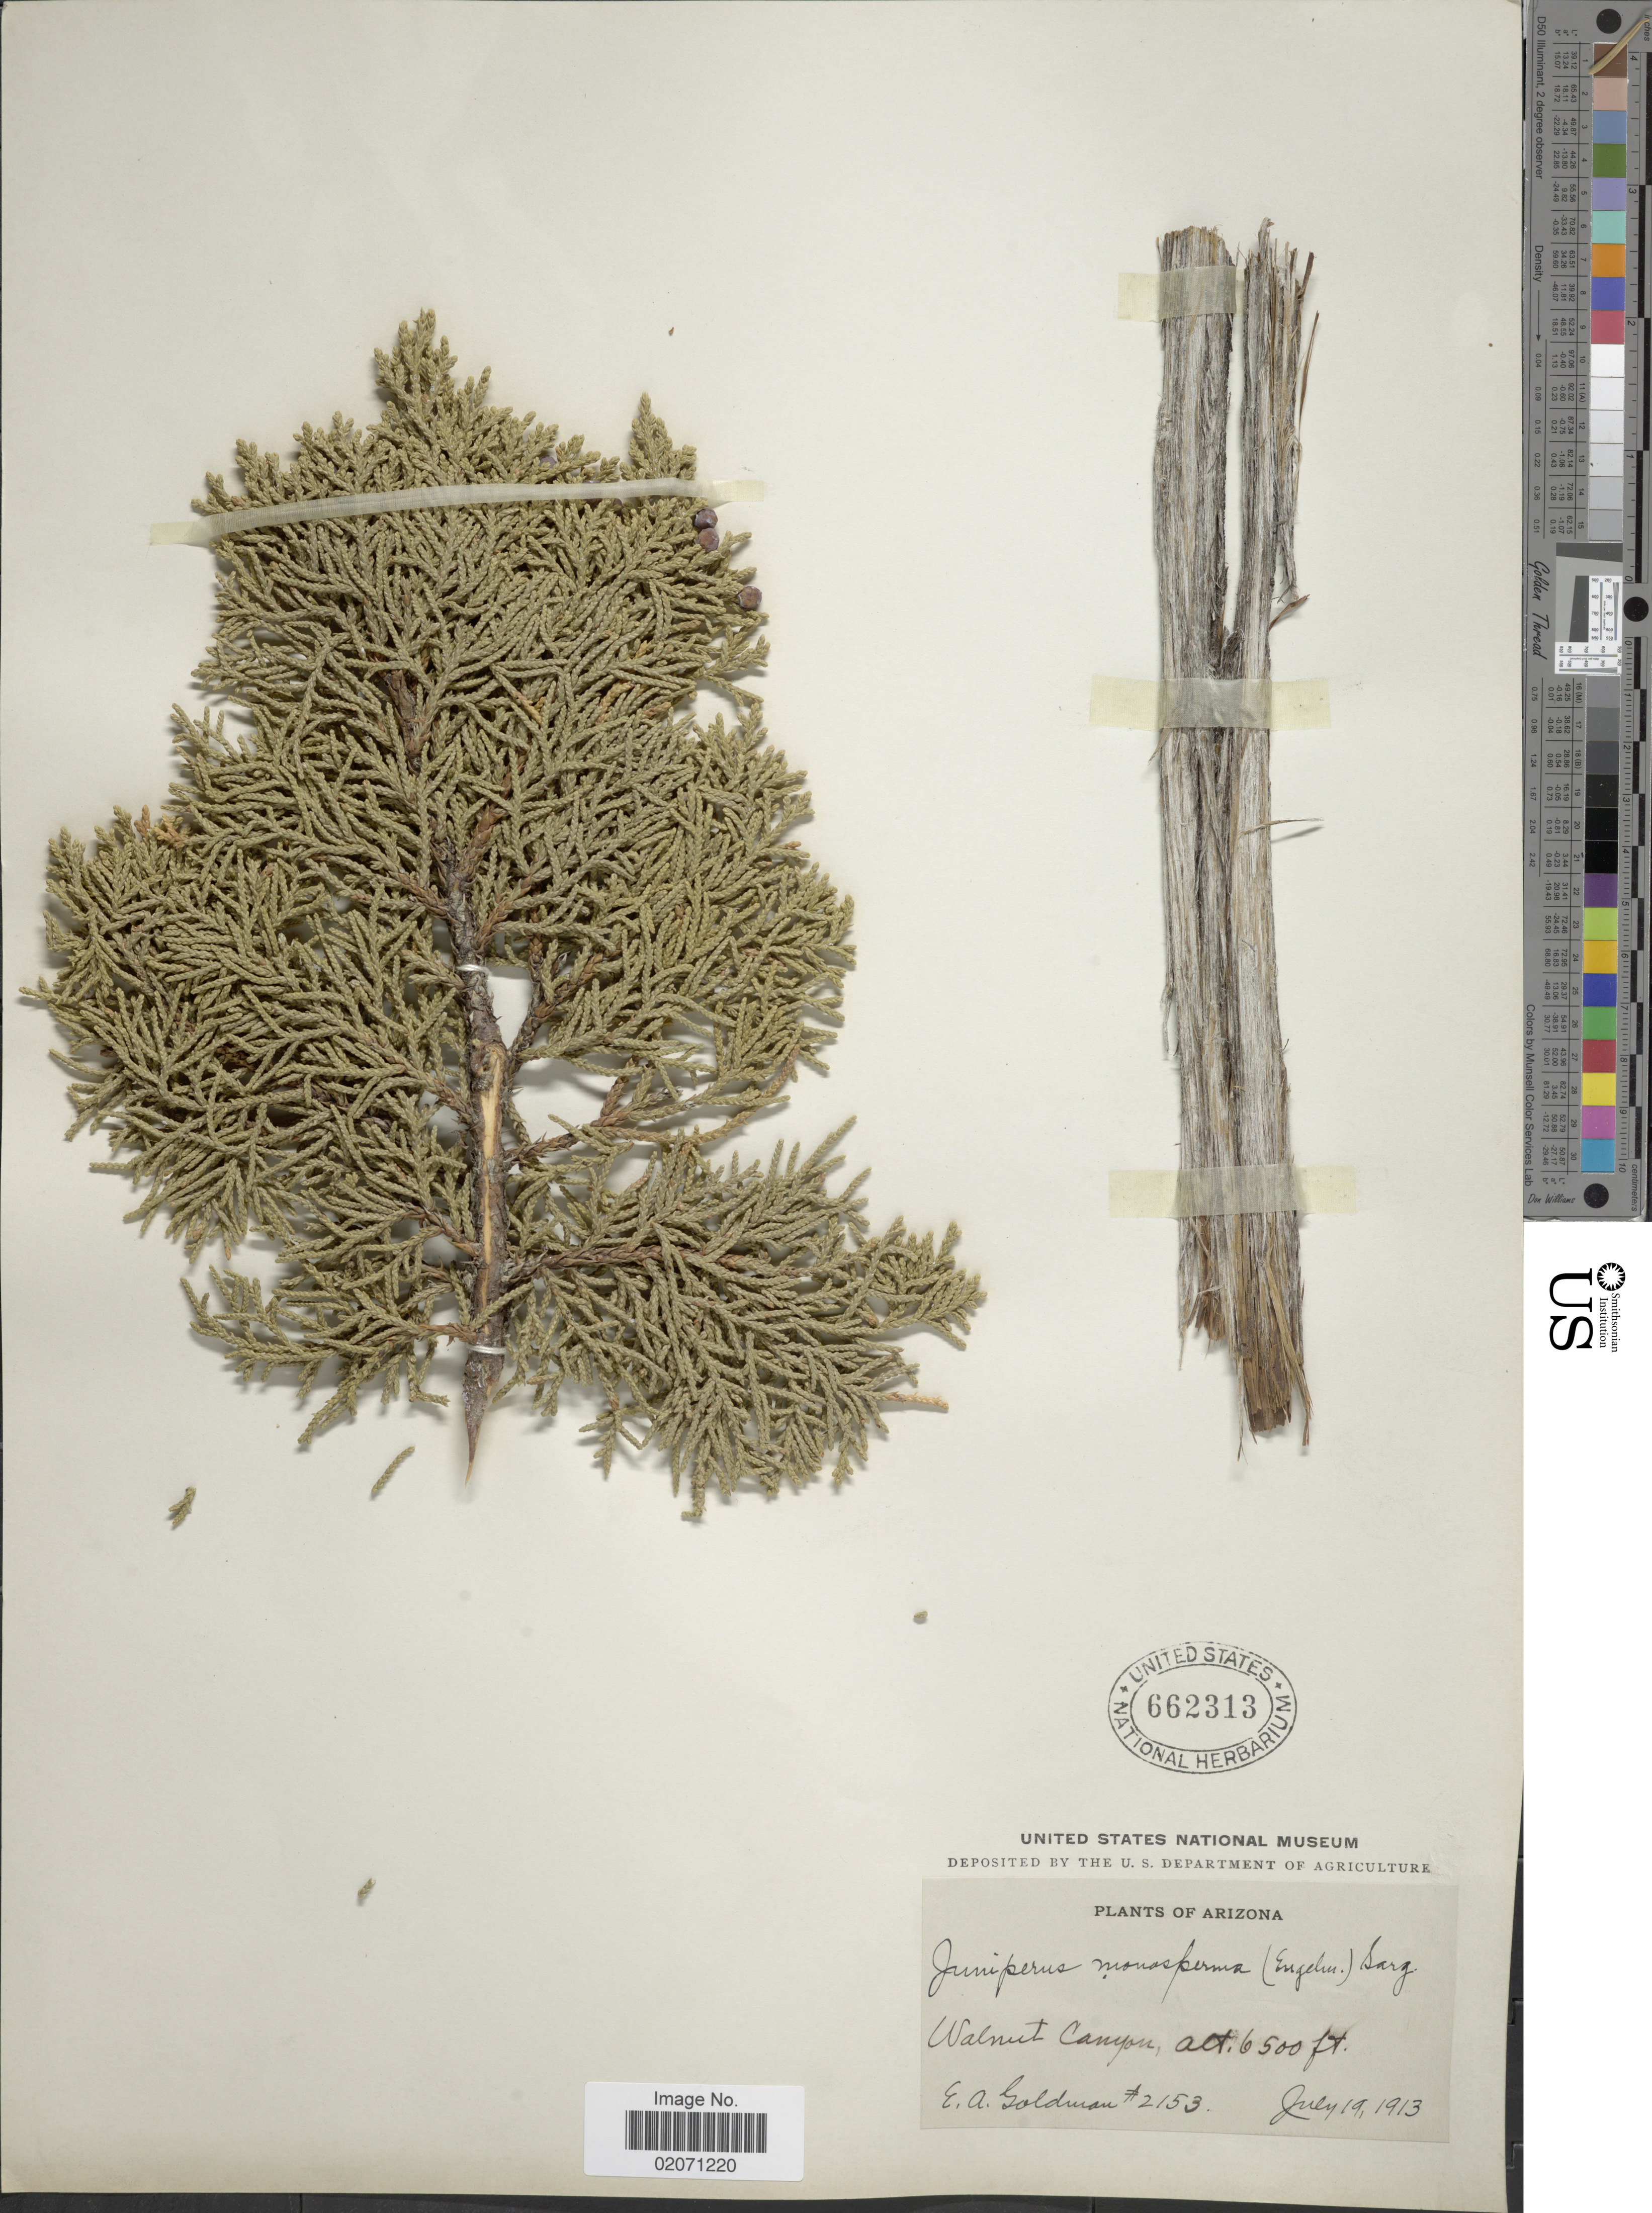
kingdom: Plantae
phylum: Tracheophyta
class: Pinopsida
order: Pinales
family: Cupressaceae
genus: Juniperus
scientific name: Juniperus monosperma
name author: (Engelm.) Sarg.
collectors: E. A. Goldman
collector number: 2153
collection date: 1913-07-19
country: United States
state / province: Arizona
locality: Walnut Canyon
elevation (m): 1981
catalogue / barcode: US 662313